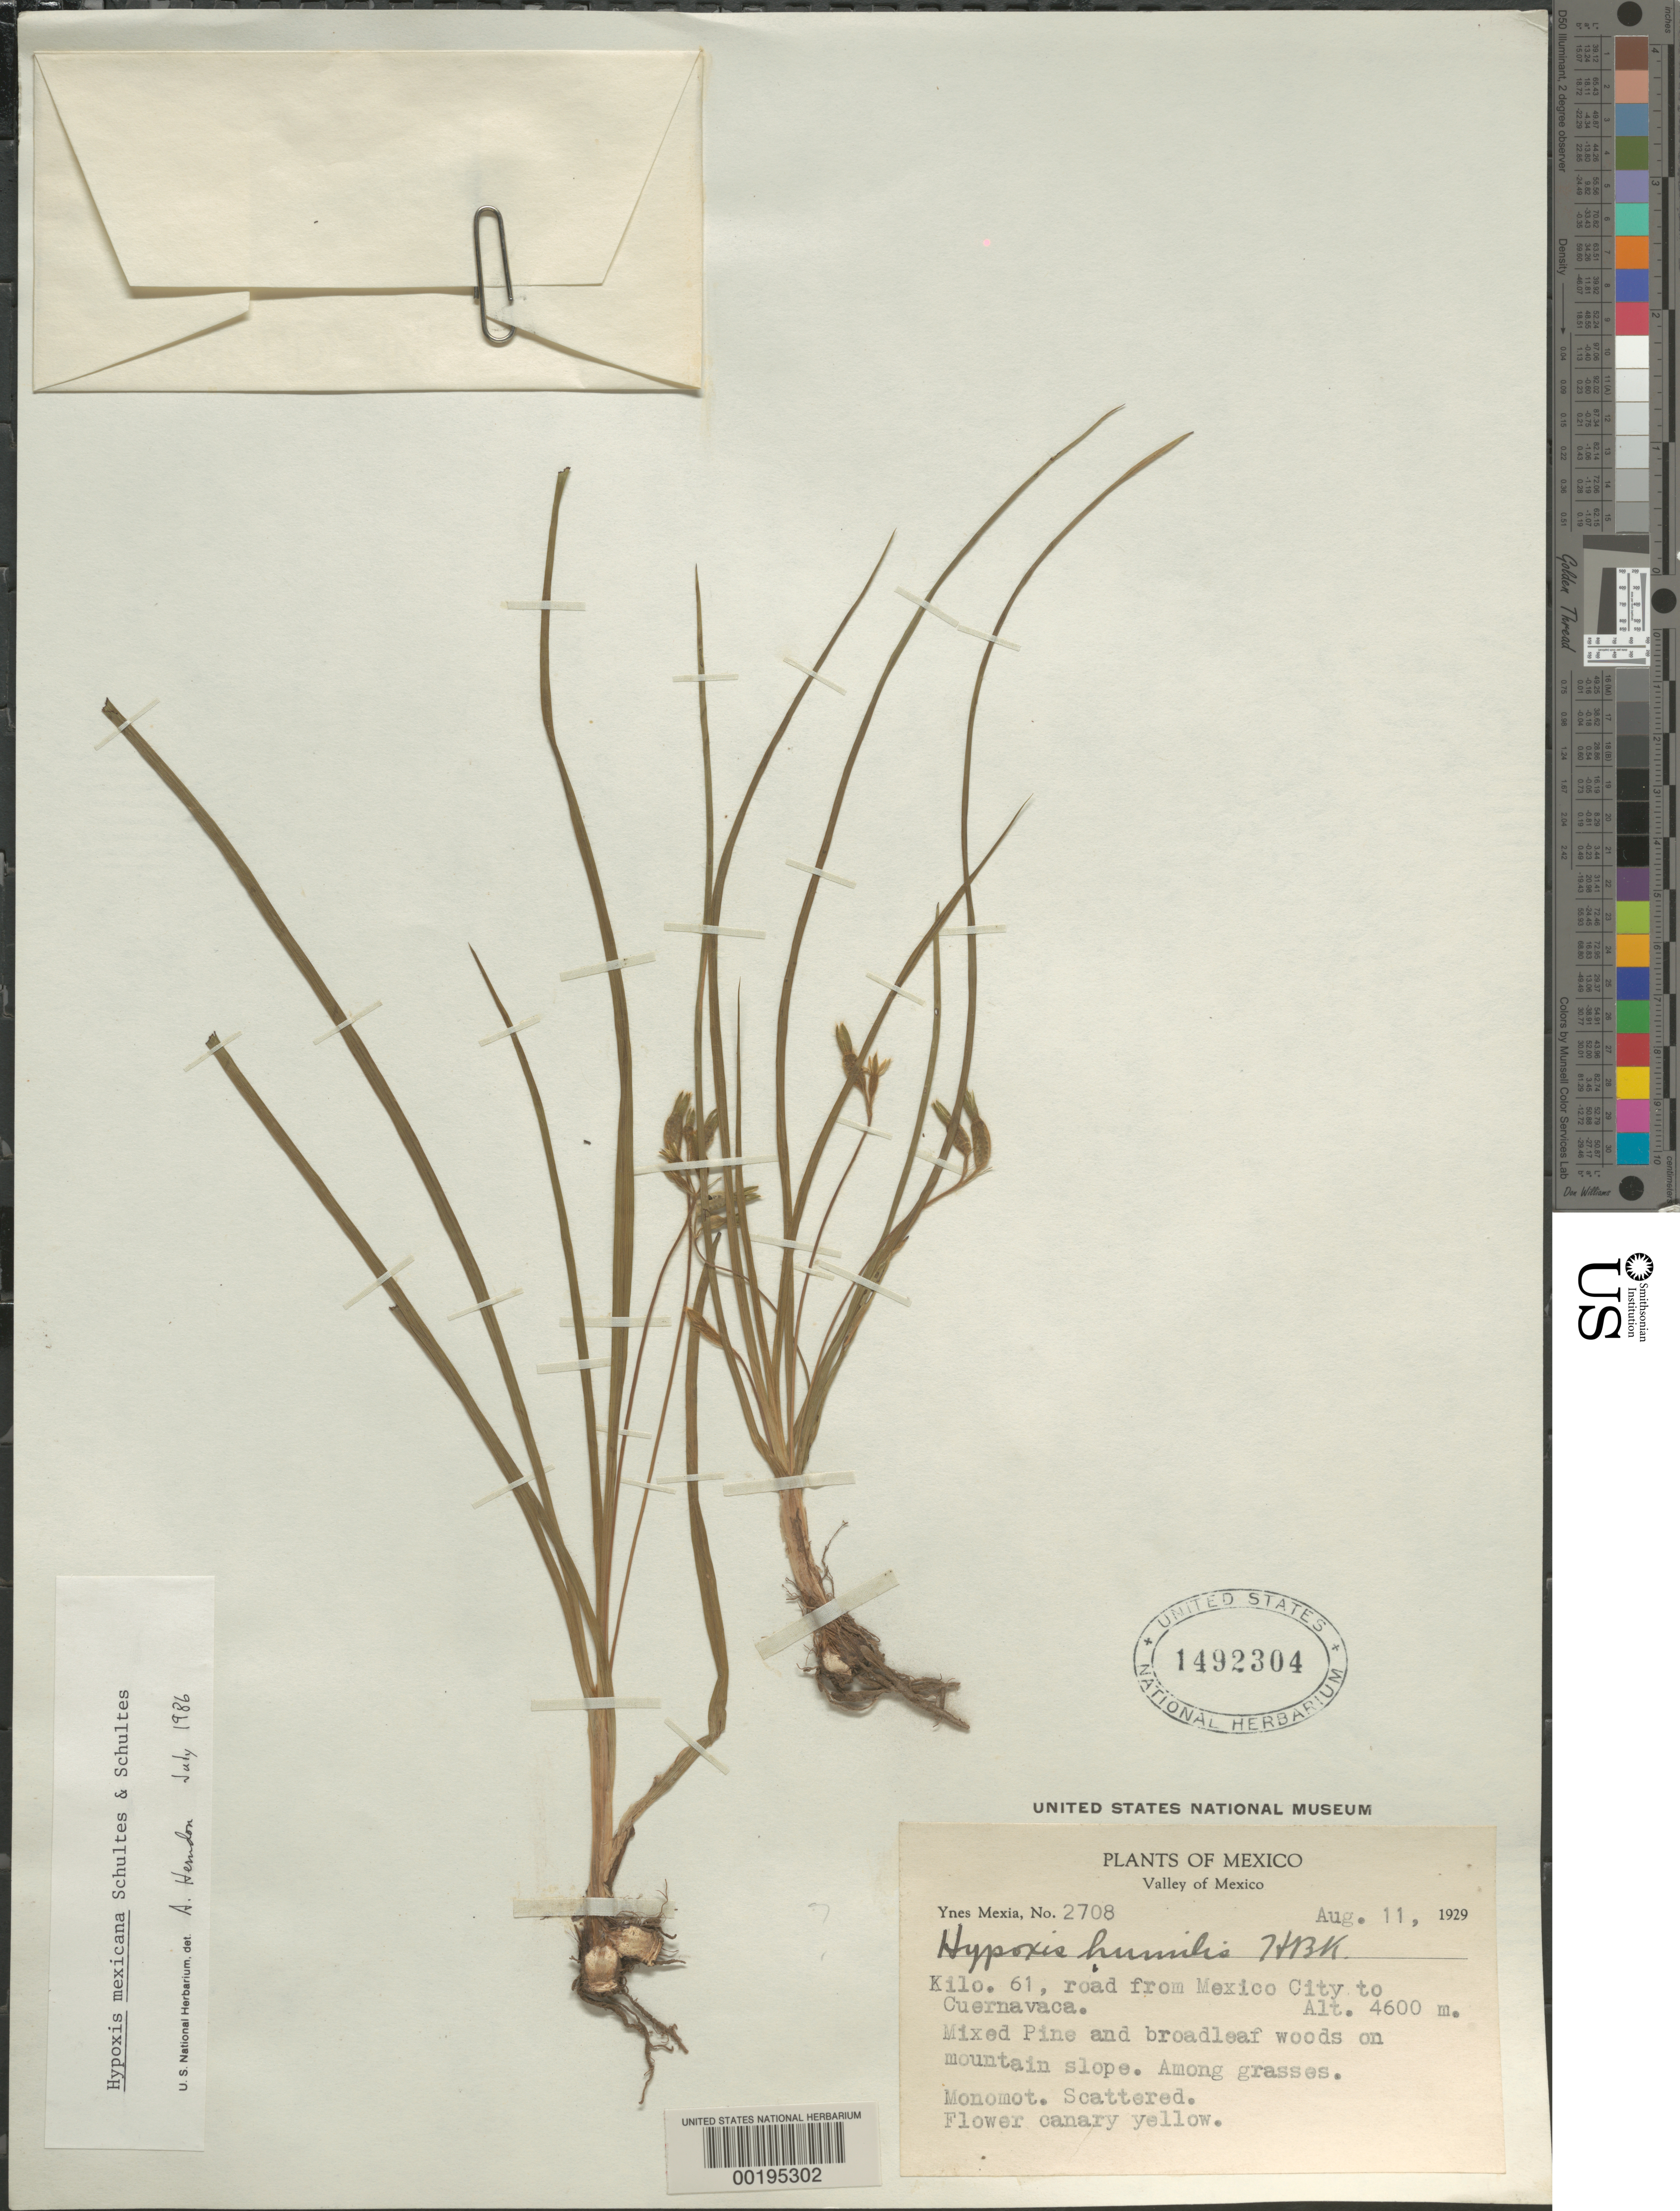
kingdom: Plantae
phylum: Tracheophyta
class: Liliopsida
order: Asparagales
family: Hypoxidaceae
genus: Hypoxis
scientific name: Hypoxis mexicana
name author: Schult. & Schult. f.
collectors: Y. Mexia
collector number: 2708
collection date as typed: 11 Aug 1929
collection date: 1929-08-11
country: Mexico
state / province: México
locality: Km 61, road from Mexico City to Cuernavaca, Valley of Mexico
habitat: Woods on mountain slope, among grasses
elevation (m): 4600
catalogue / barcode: US 1492304